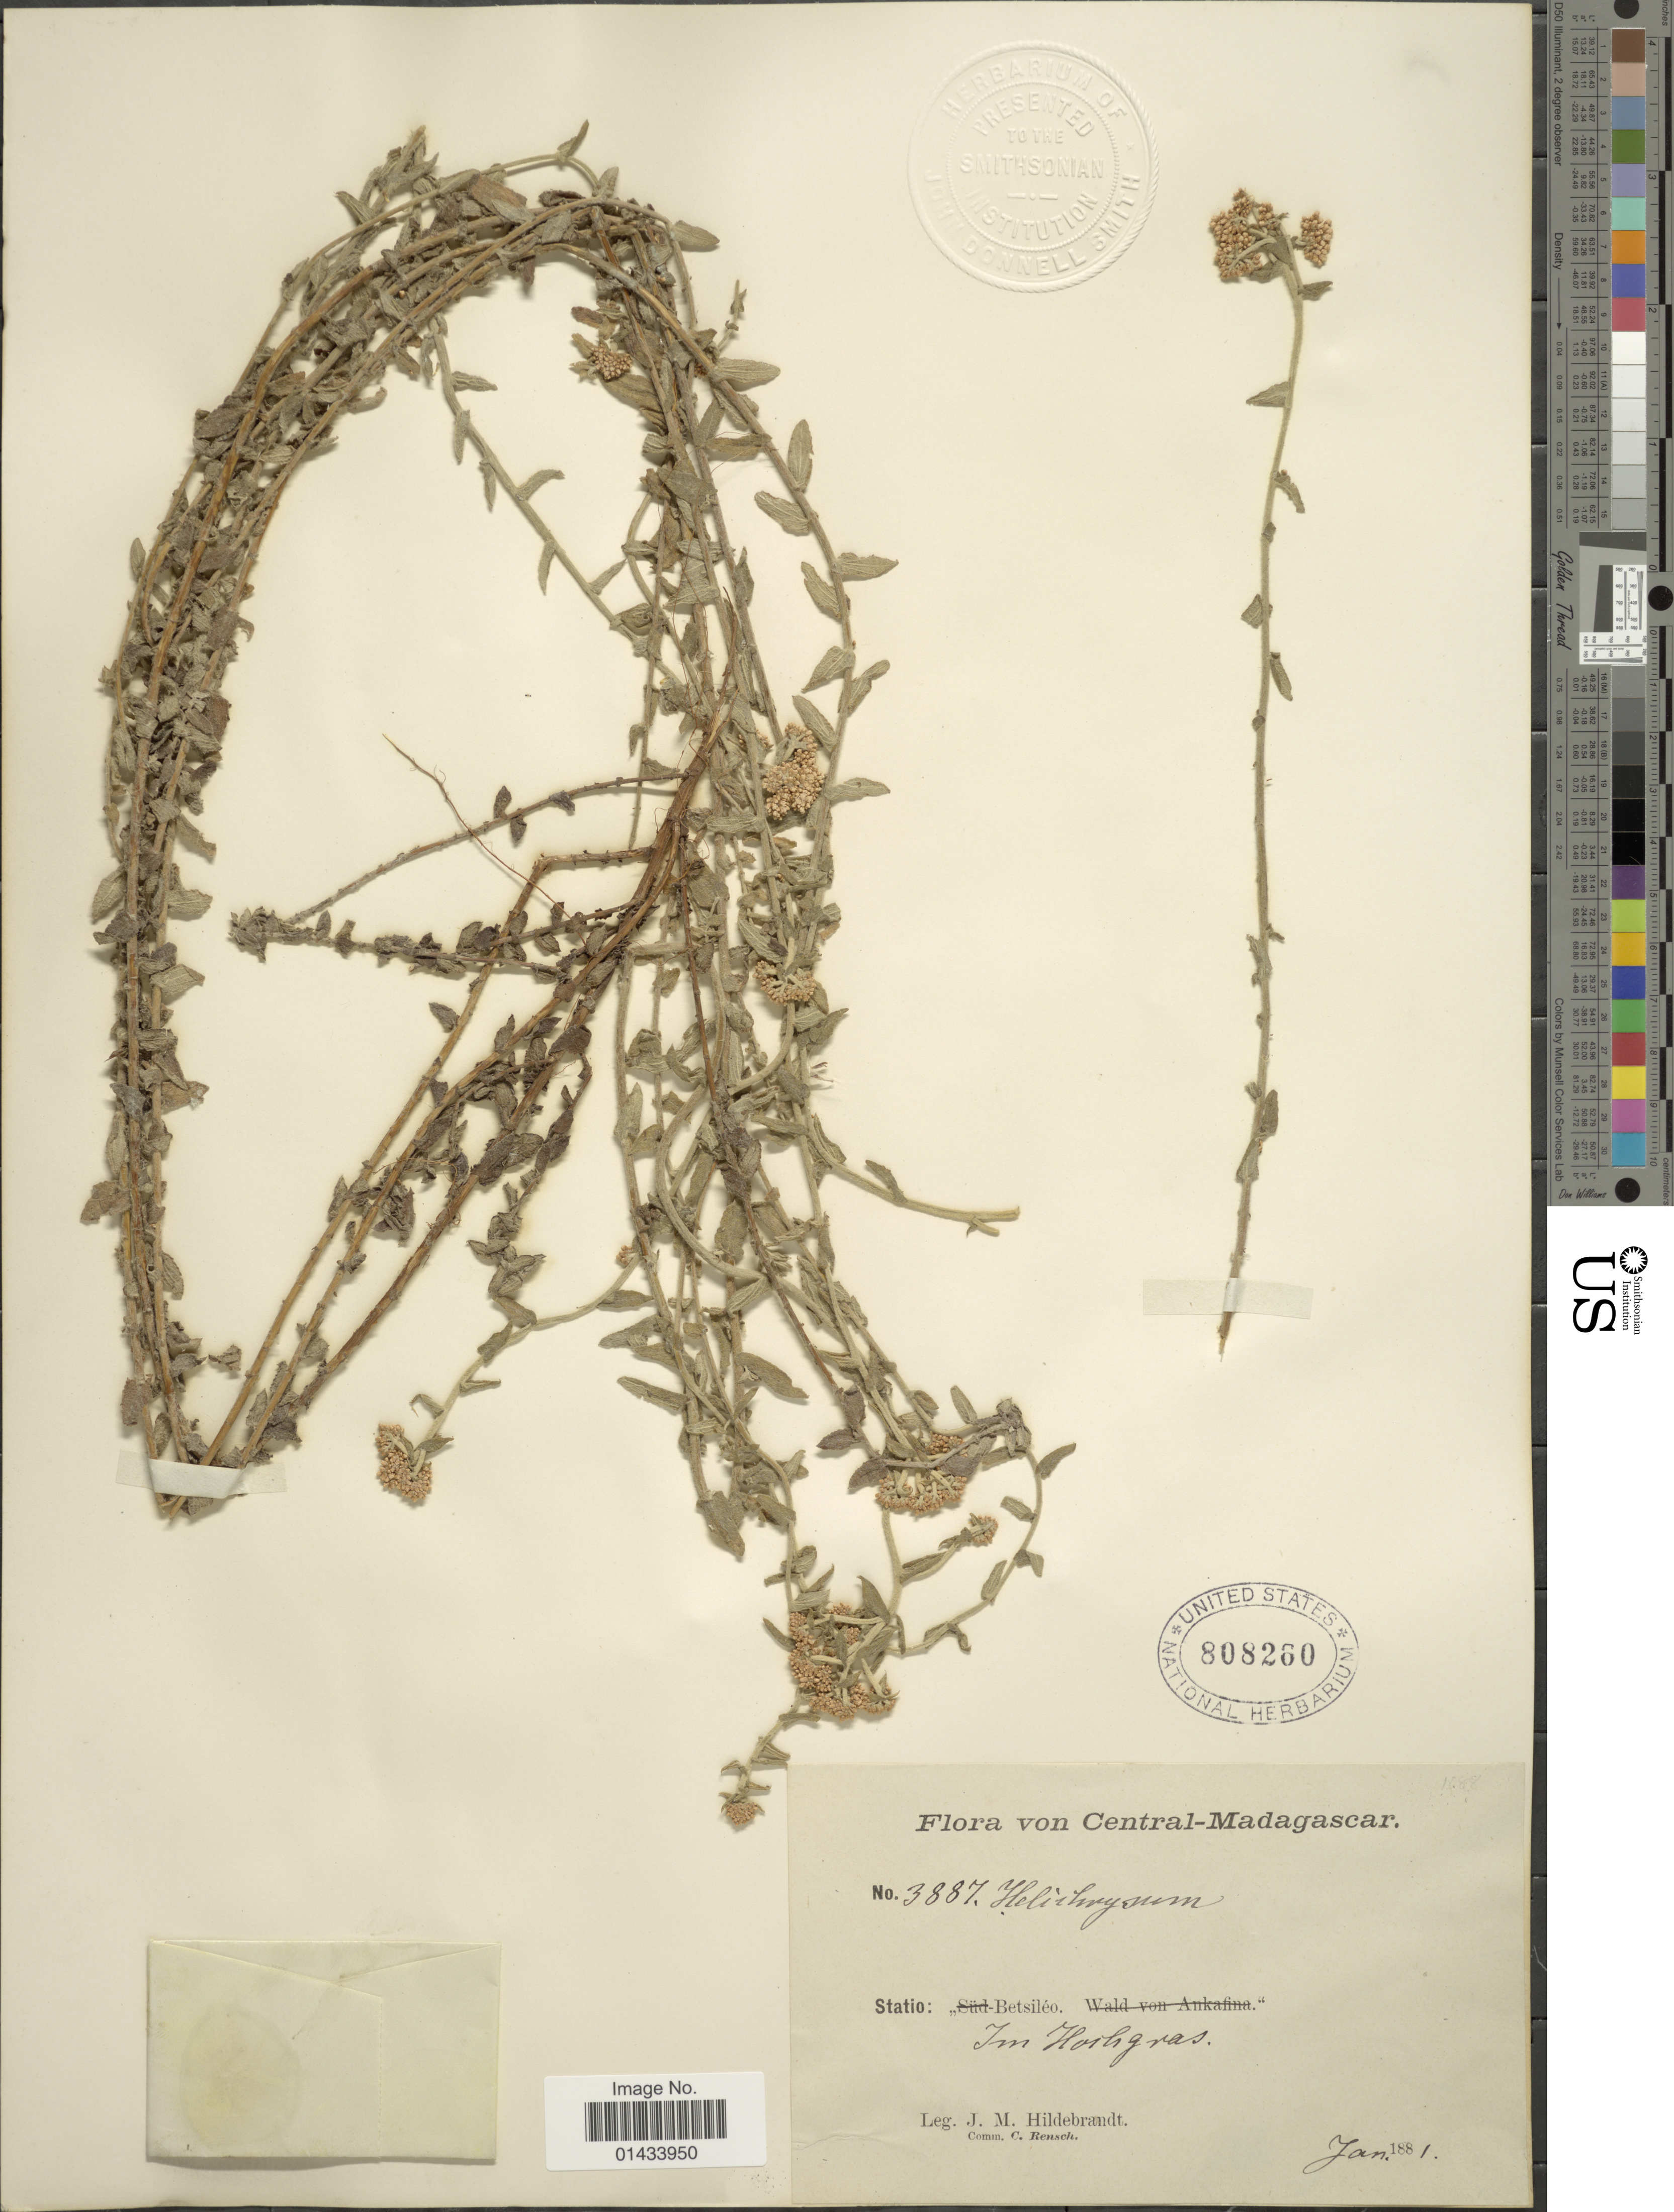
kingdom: Plantae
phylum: Tracheophyta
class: Magnoliopsida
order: Asterales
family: Asteraceae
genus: Helichrysum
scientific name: Helichrysum sp.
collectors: J. Hildebrandt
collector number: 3887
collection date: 1881-01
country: Madagascar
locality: Central-Madagascar, Statio Betsiléo, Im Hochgras.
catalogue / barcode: US 808260